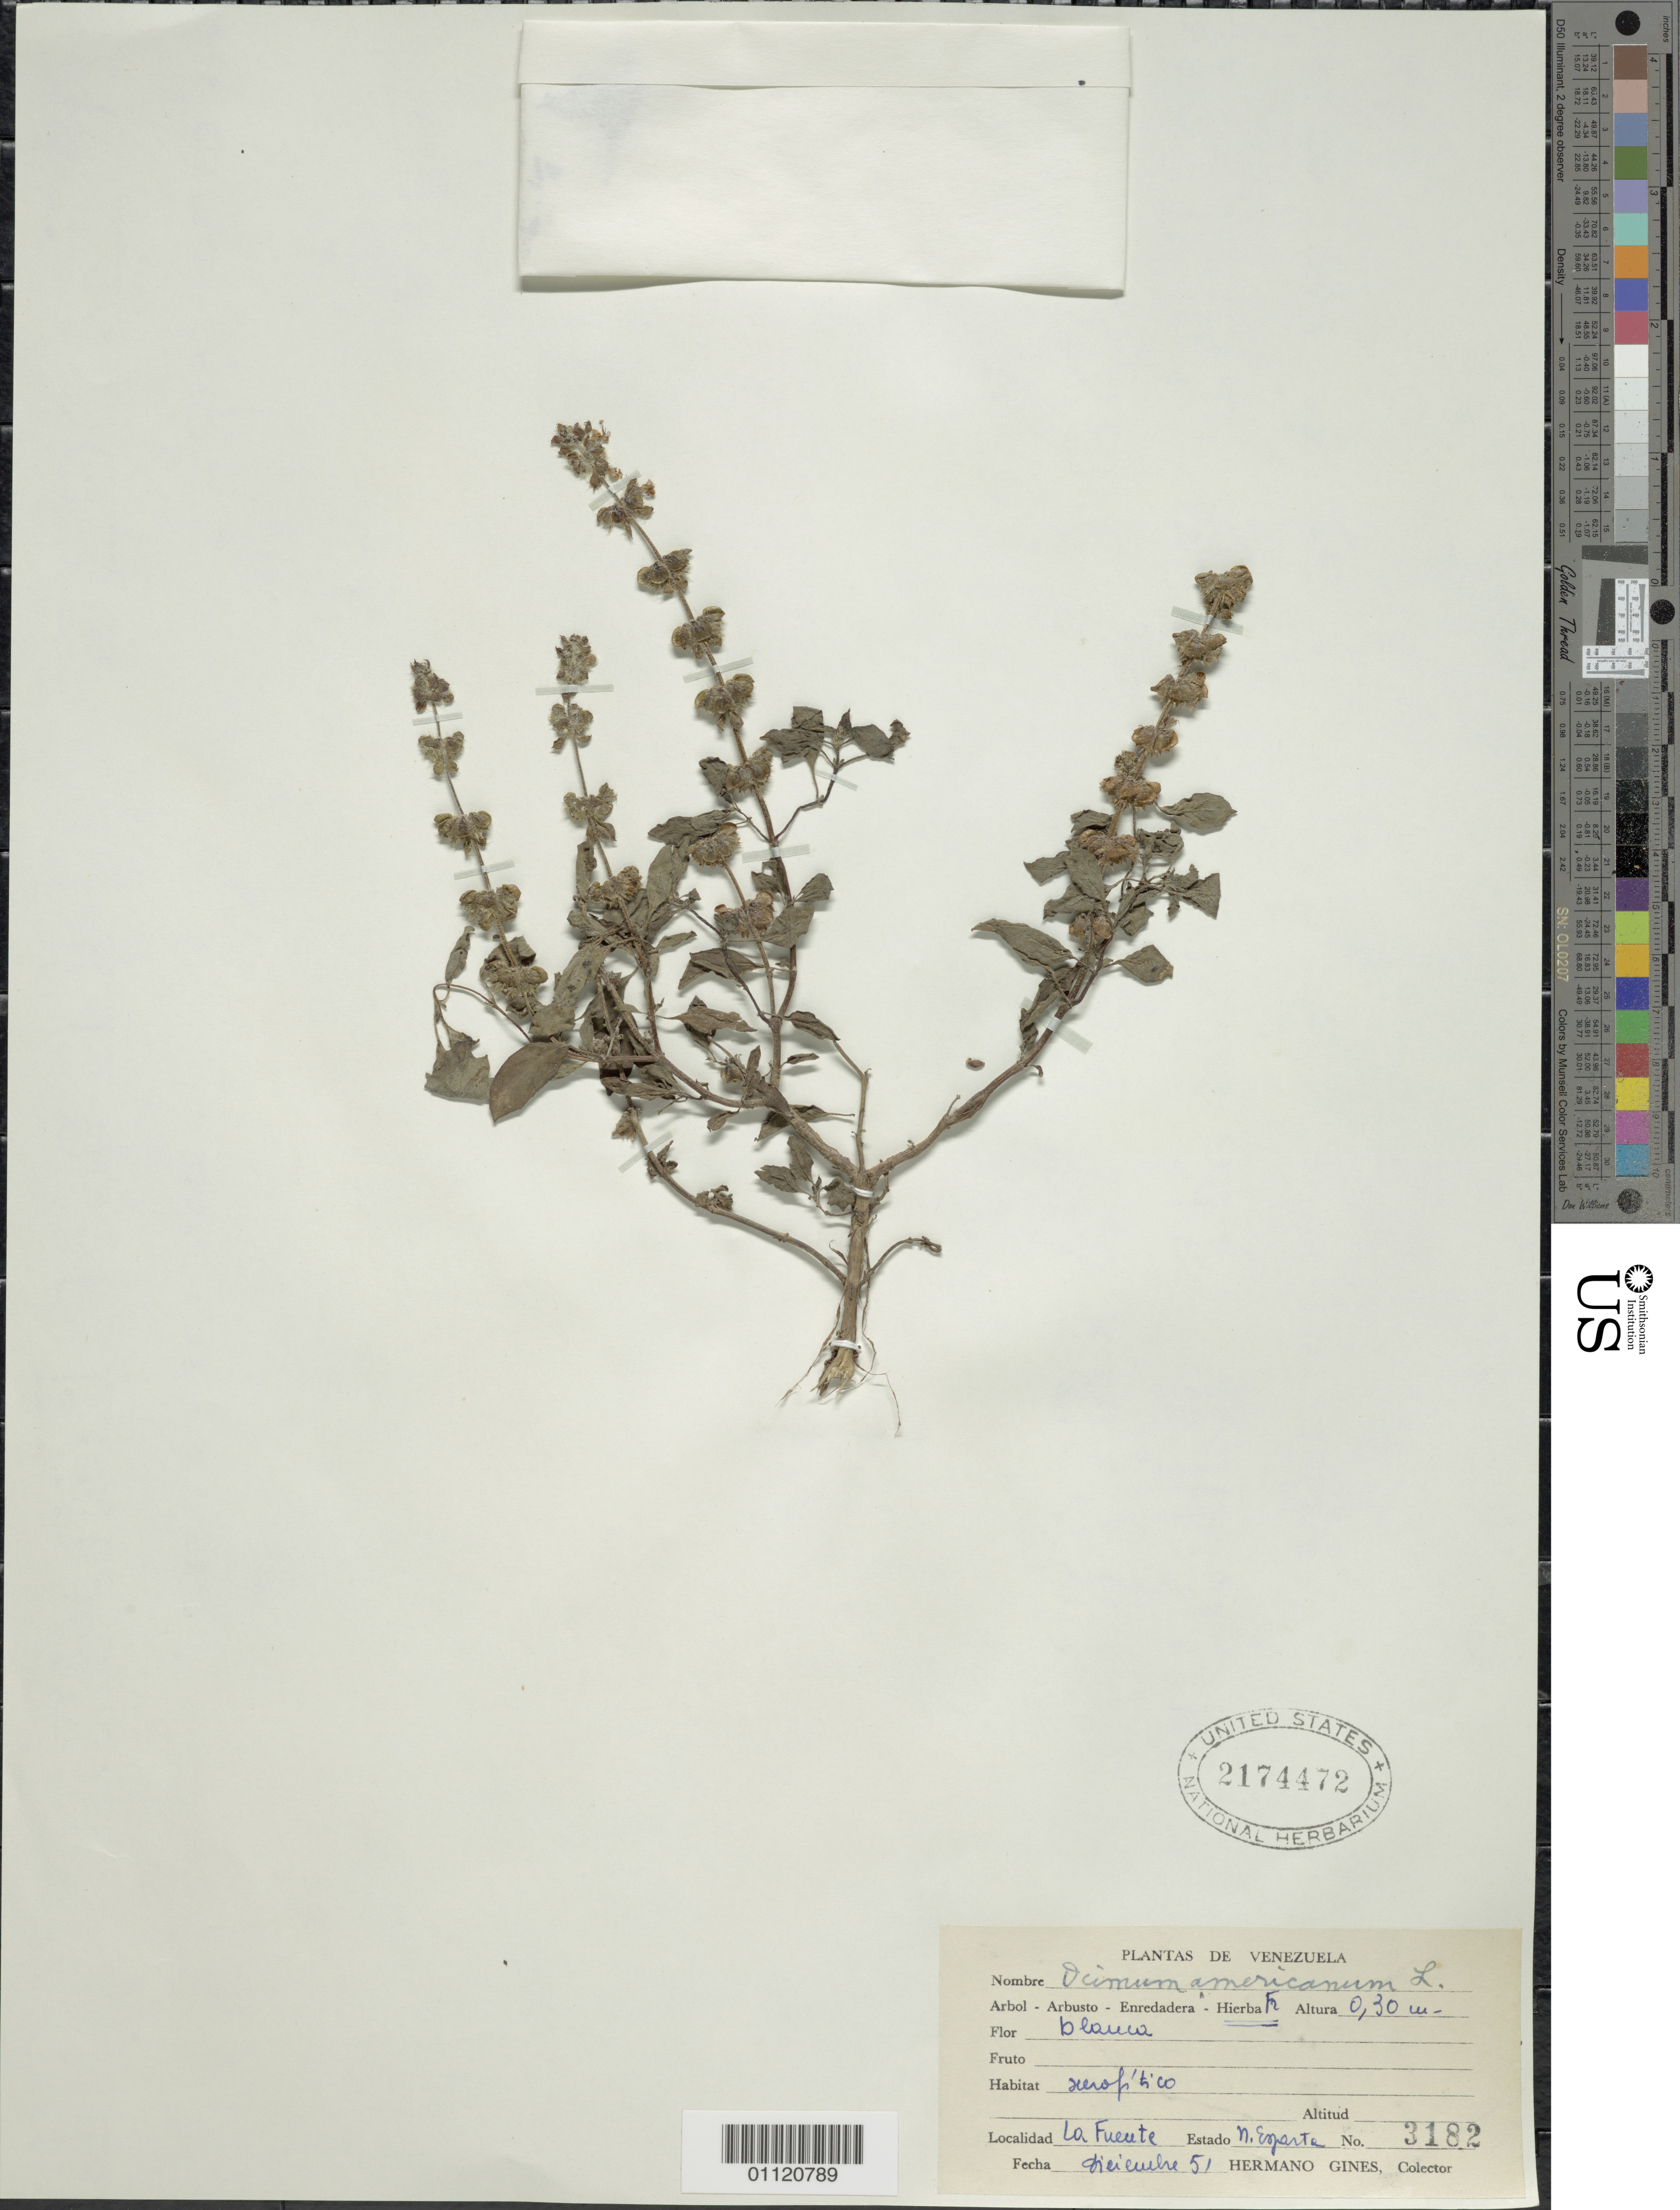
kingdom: Plantae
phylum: Tracheophyta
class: Magnoliopsida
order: Lamiales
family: Lamiaceae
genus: Ocimum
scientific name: Ocimum americanum var. americanum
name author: L.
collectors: H. Gines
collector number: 3182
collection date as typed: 01 Dec 1951 to 31 Dec 1951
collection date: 1951-12-01/1951-12-31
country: Venezuela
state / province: Nueva Esparta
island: Margarita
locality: La Fuente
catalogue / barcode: US 2174472